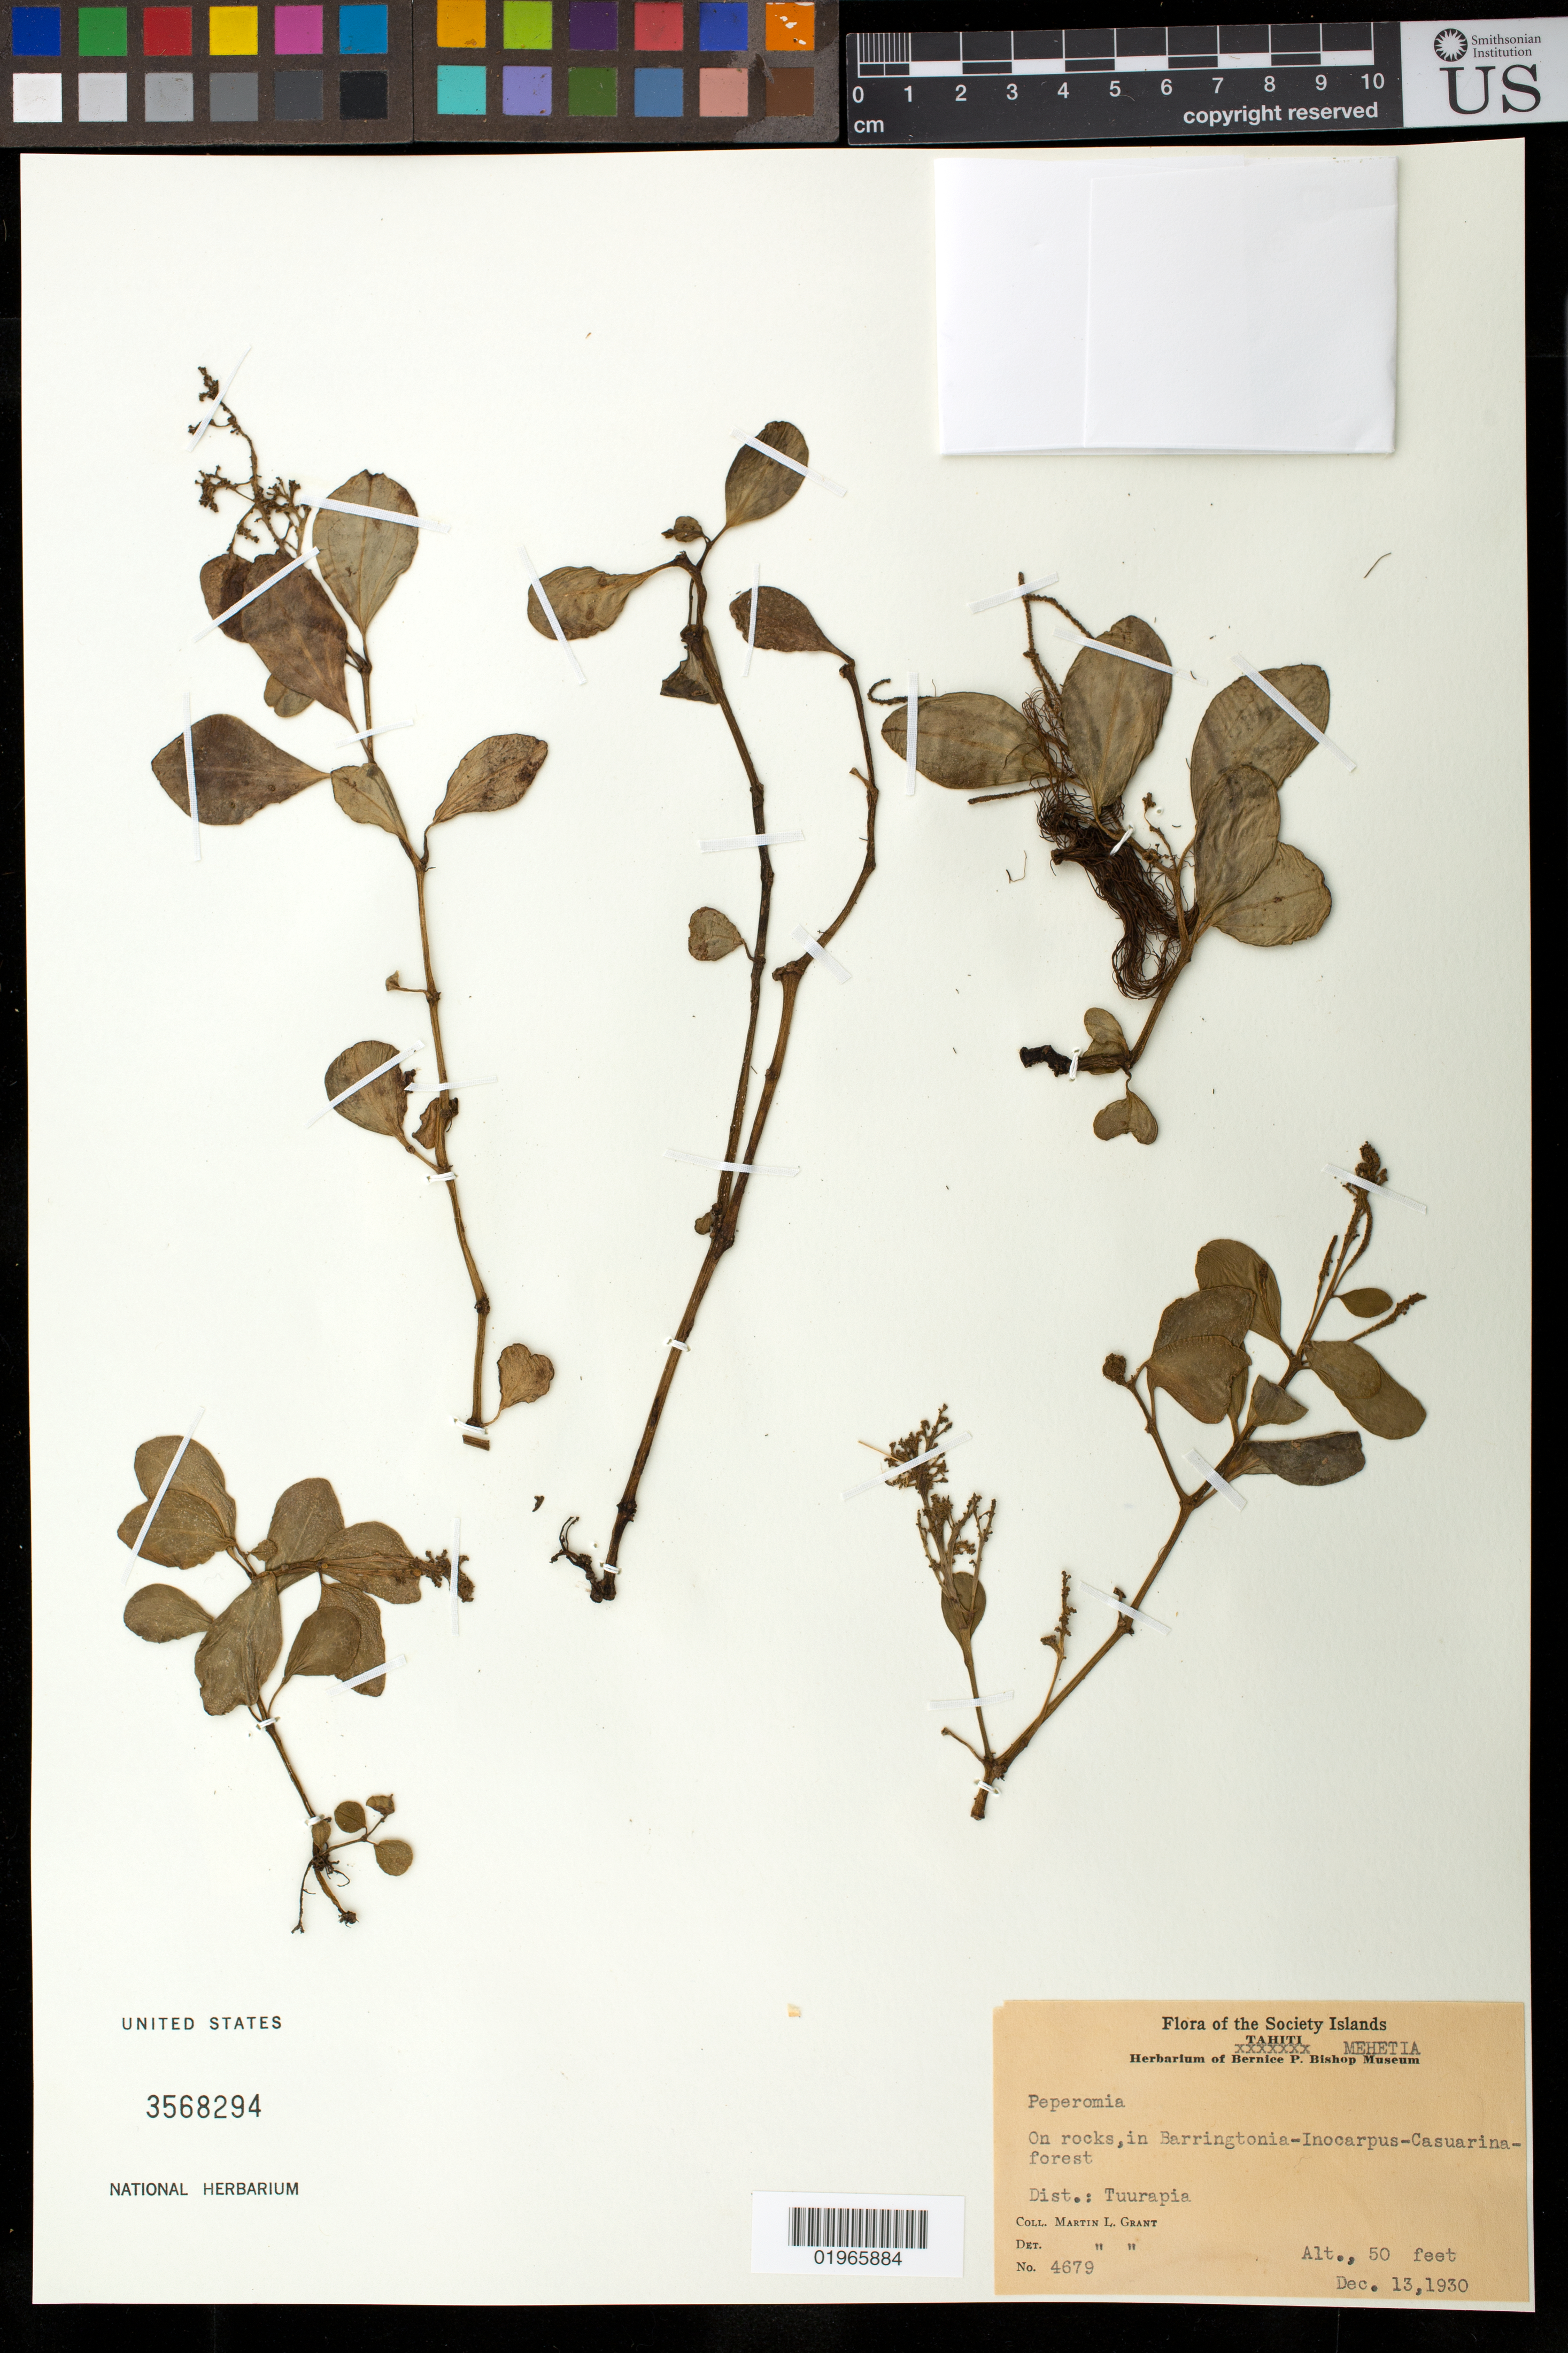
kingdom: Plantae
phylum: Tracheophyta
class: Magnoliopsida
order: Piperales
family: Piperaceae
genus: Peperomia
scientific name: Peperomia sp.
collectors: M. L. Grant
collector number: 4679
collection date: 1930-12-13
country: French Polynesia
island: Mehetia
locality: Society Islands, Mehetia, Dist.: Tuutaapia.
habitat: On rocks in forest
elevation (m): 15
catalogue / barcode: US 3568294